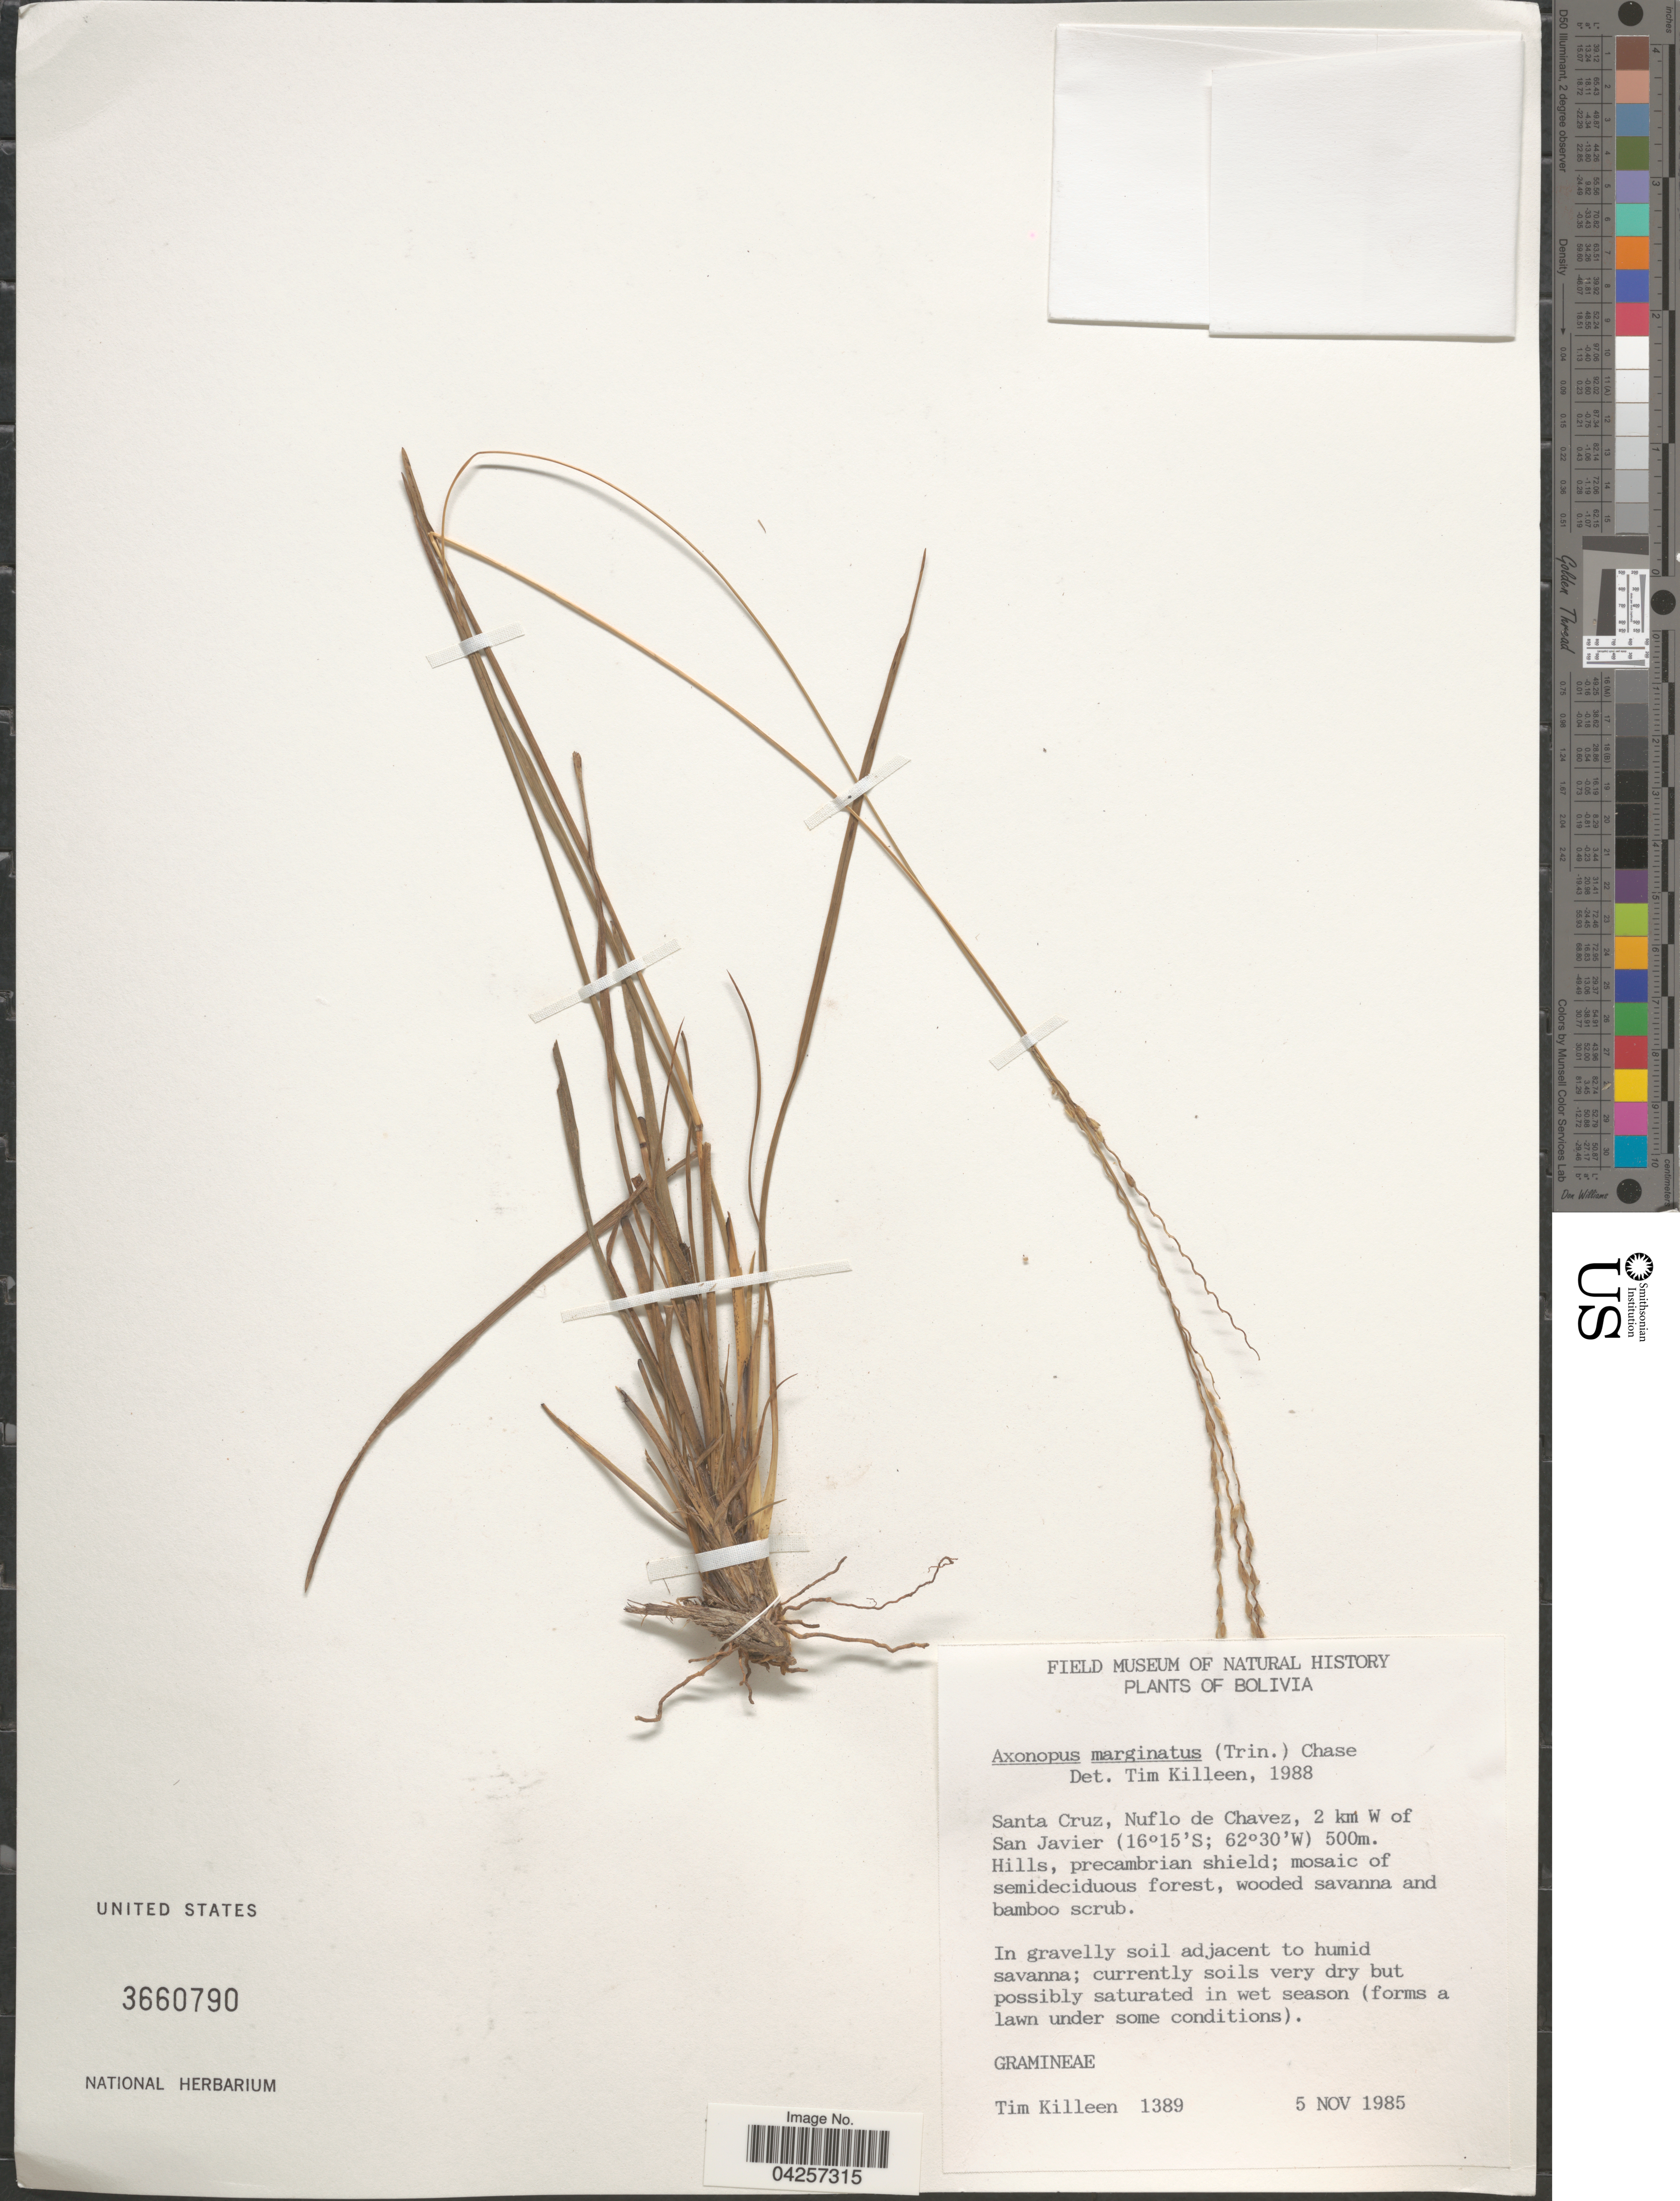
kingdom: Plantae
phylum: Tracheophyta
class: Liliopsida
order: Poales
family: Poaceae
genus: Axonopus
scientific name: Axonopus marginatus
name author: (Trin.) Chase ex Hitchc.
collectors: T. J. Killeen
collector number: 1389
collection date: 1985-11-05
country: Bolivia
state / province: Santa Cruz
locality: Nuflo de Chavez, 2 km W of San Javier.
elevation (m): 500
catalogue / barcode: US 3660790